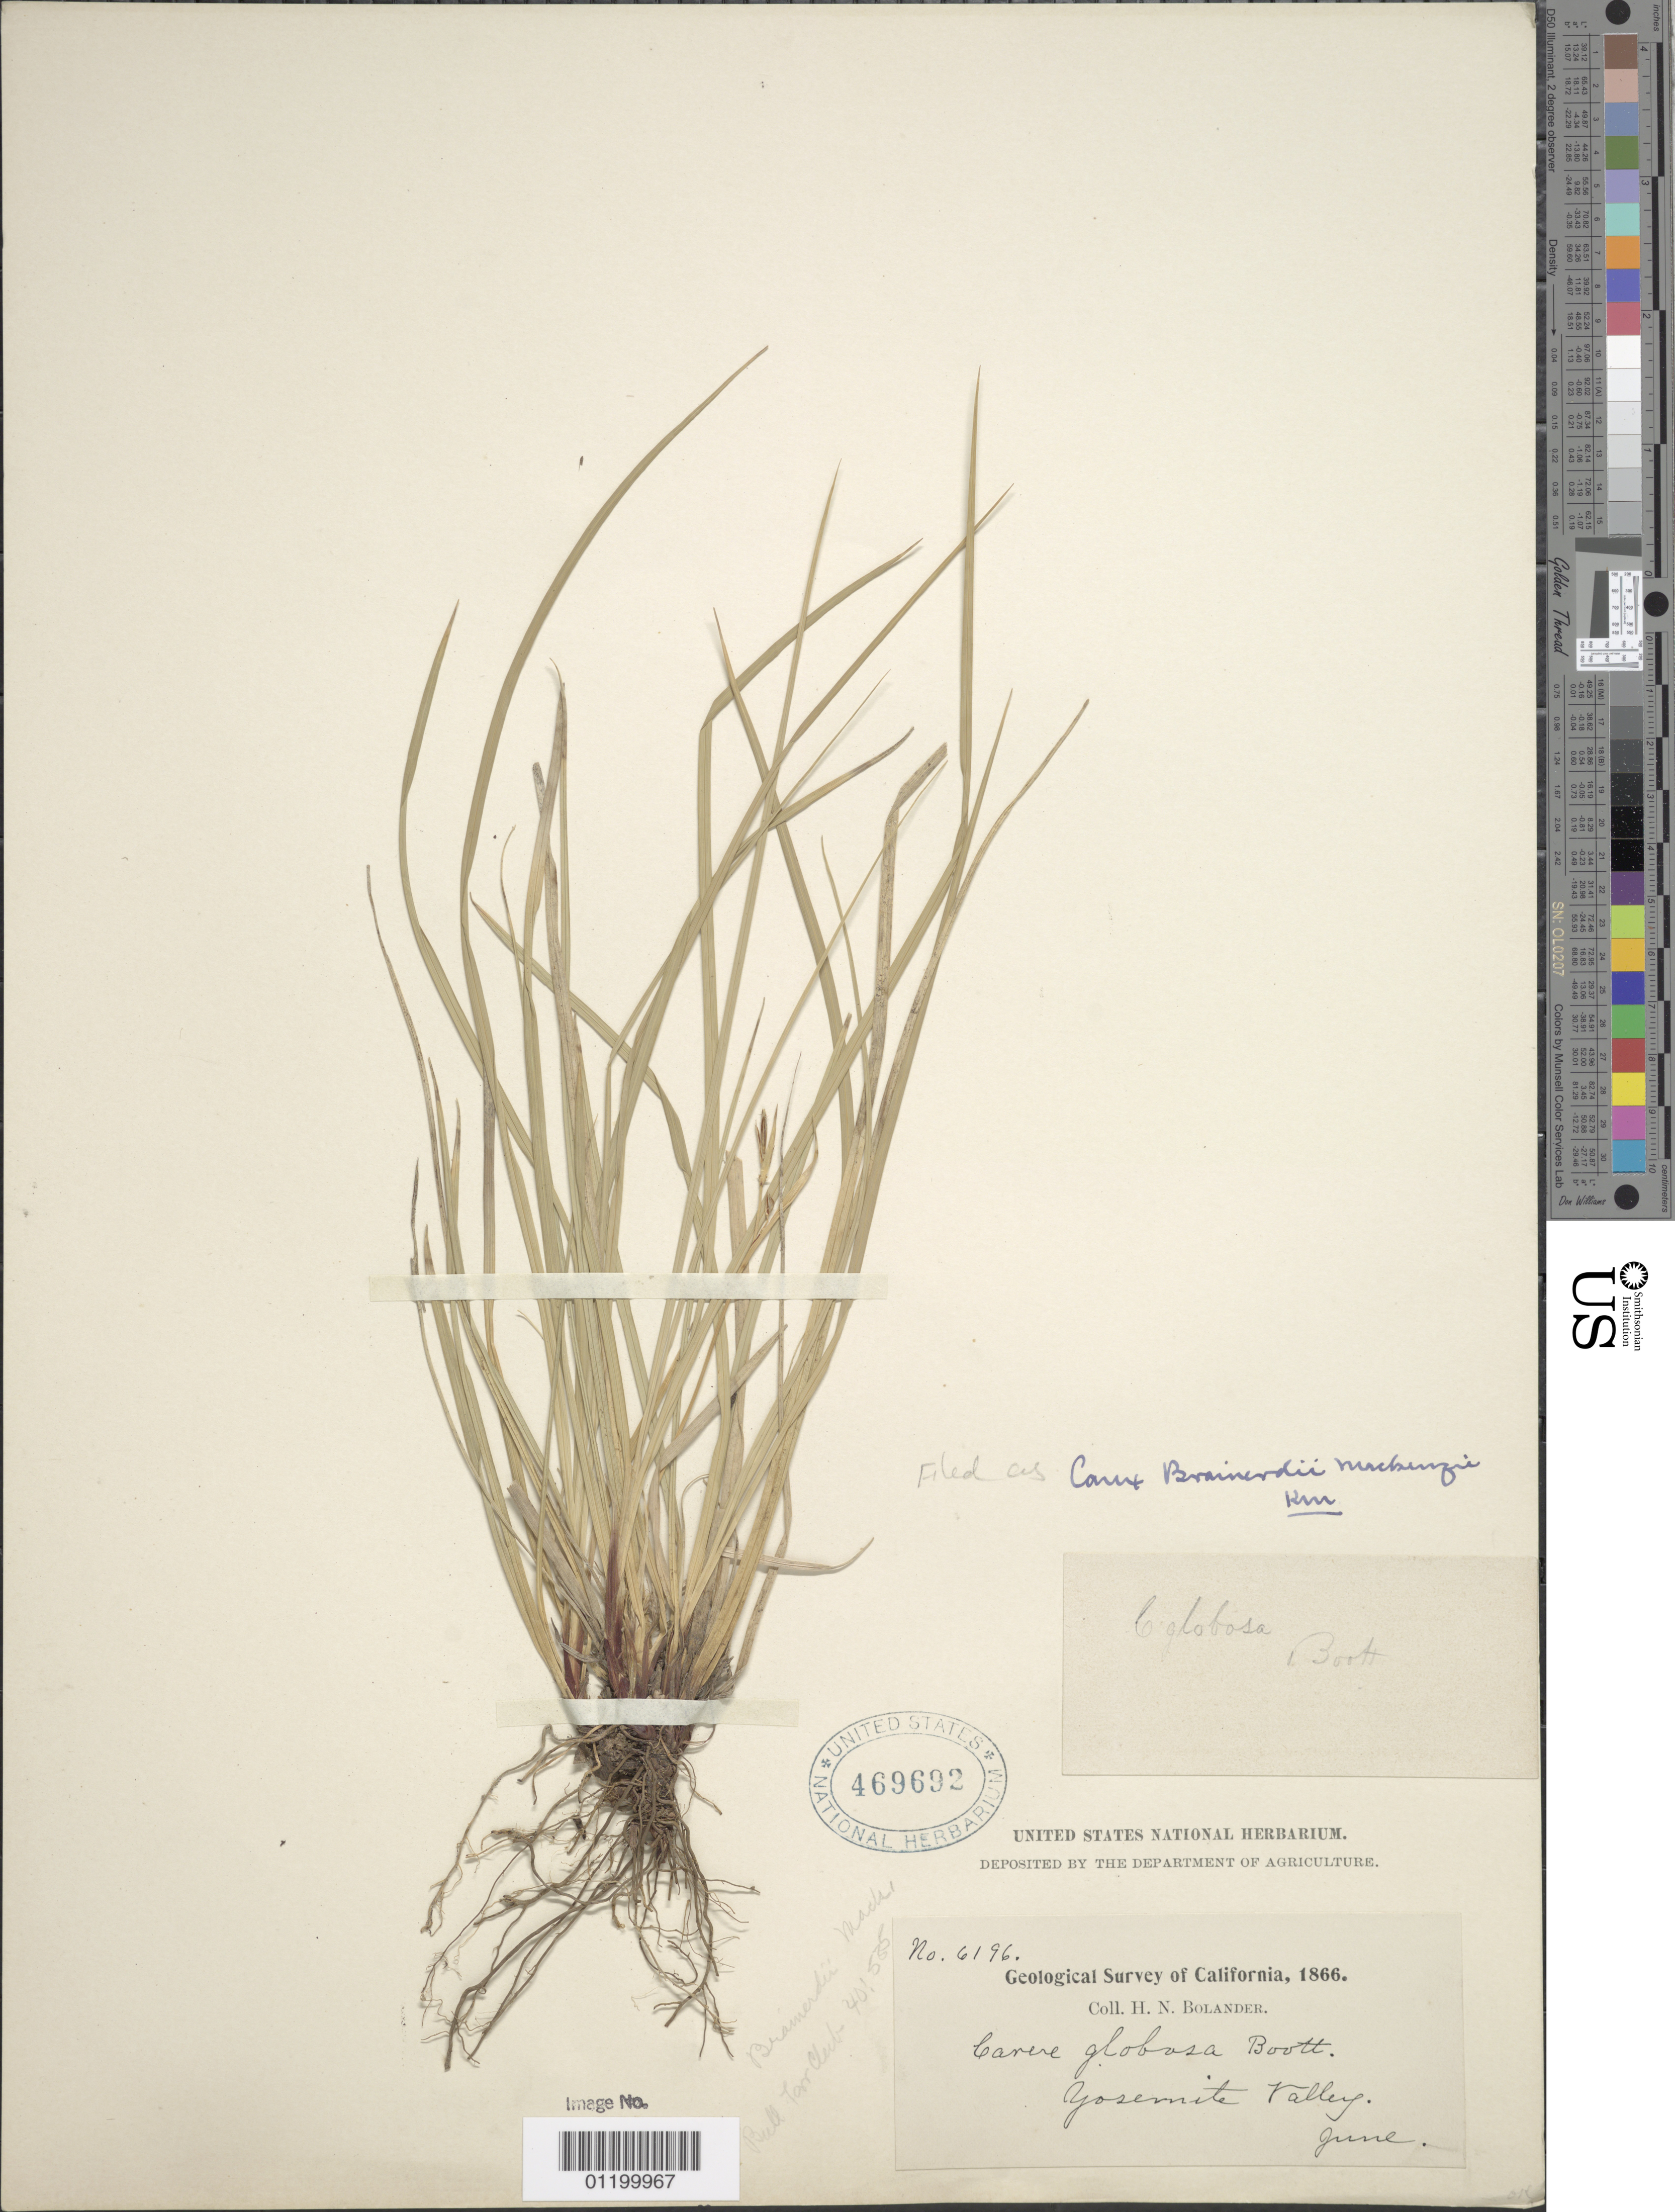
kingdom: Plantae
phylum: Tracheophyta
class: Liliopsida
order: Poales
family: Cyperaceae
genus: Carex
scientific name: Carex brainerdii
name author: Mack.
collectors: H. Bolander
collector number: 6196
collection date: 1866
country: United States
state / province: California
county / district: Mariposa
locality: Yosemite Valley.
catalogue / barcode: US 469692